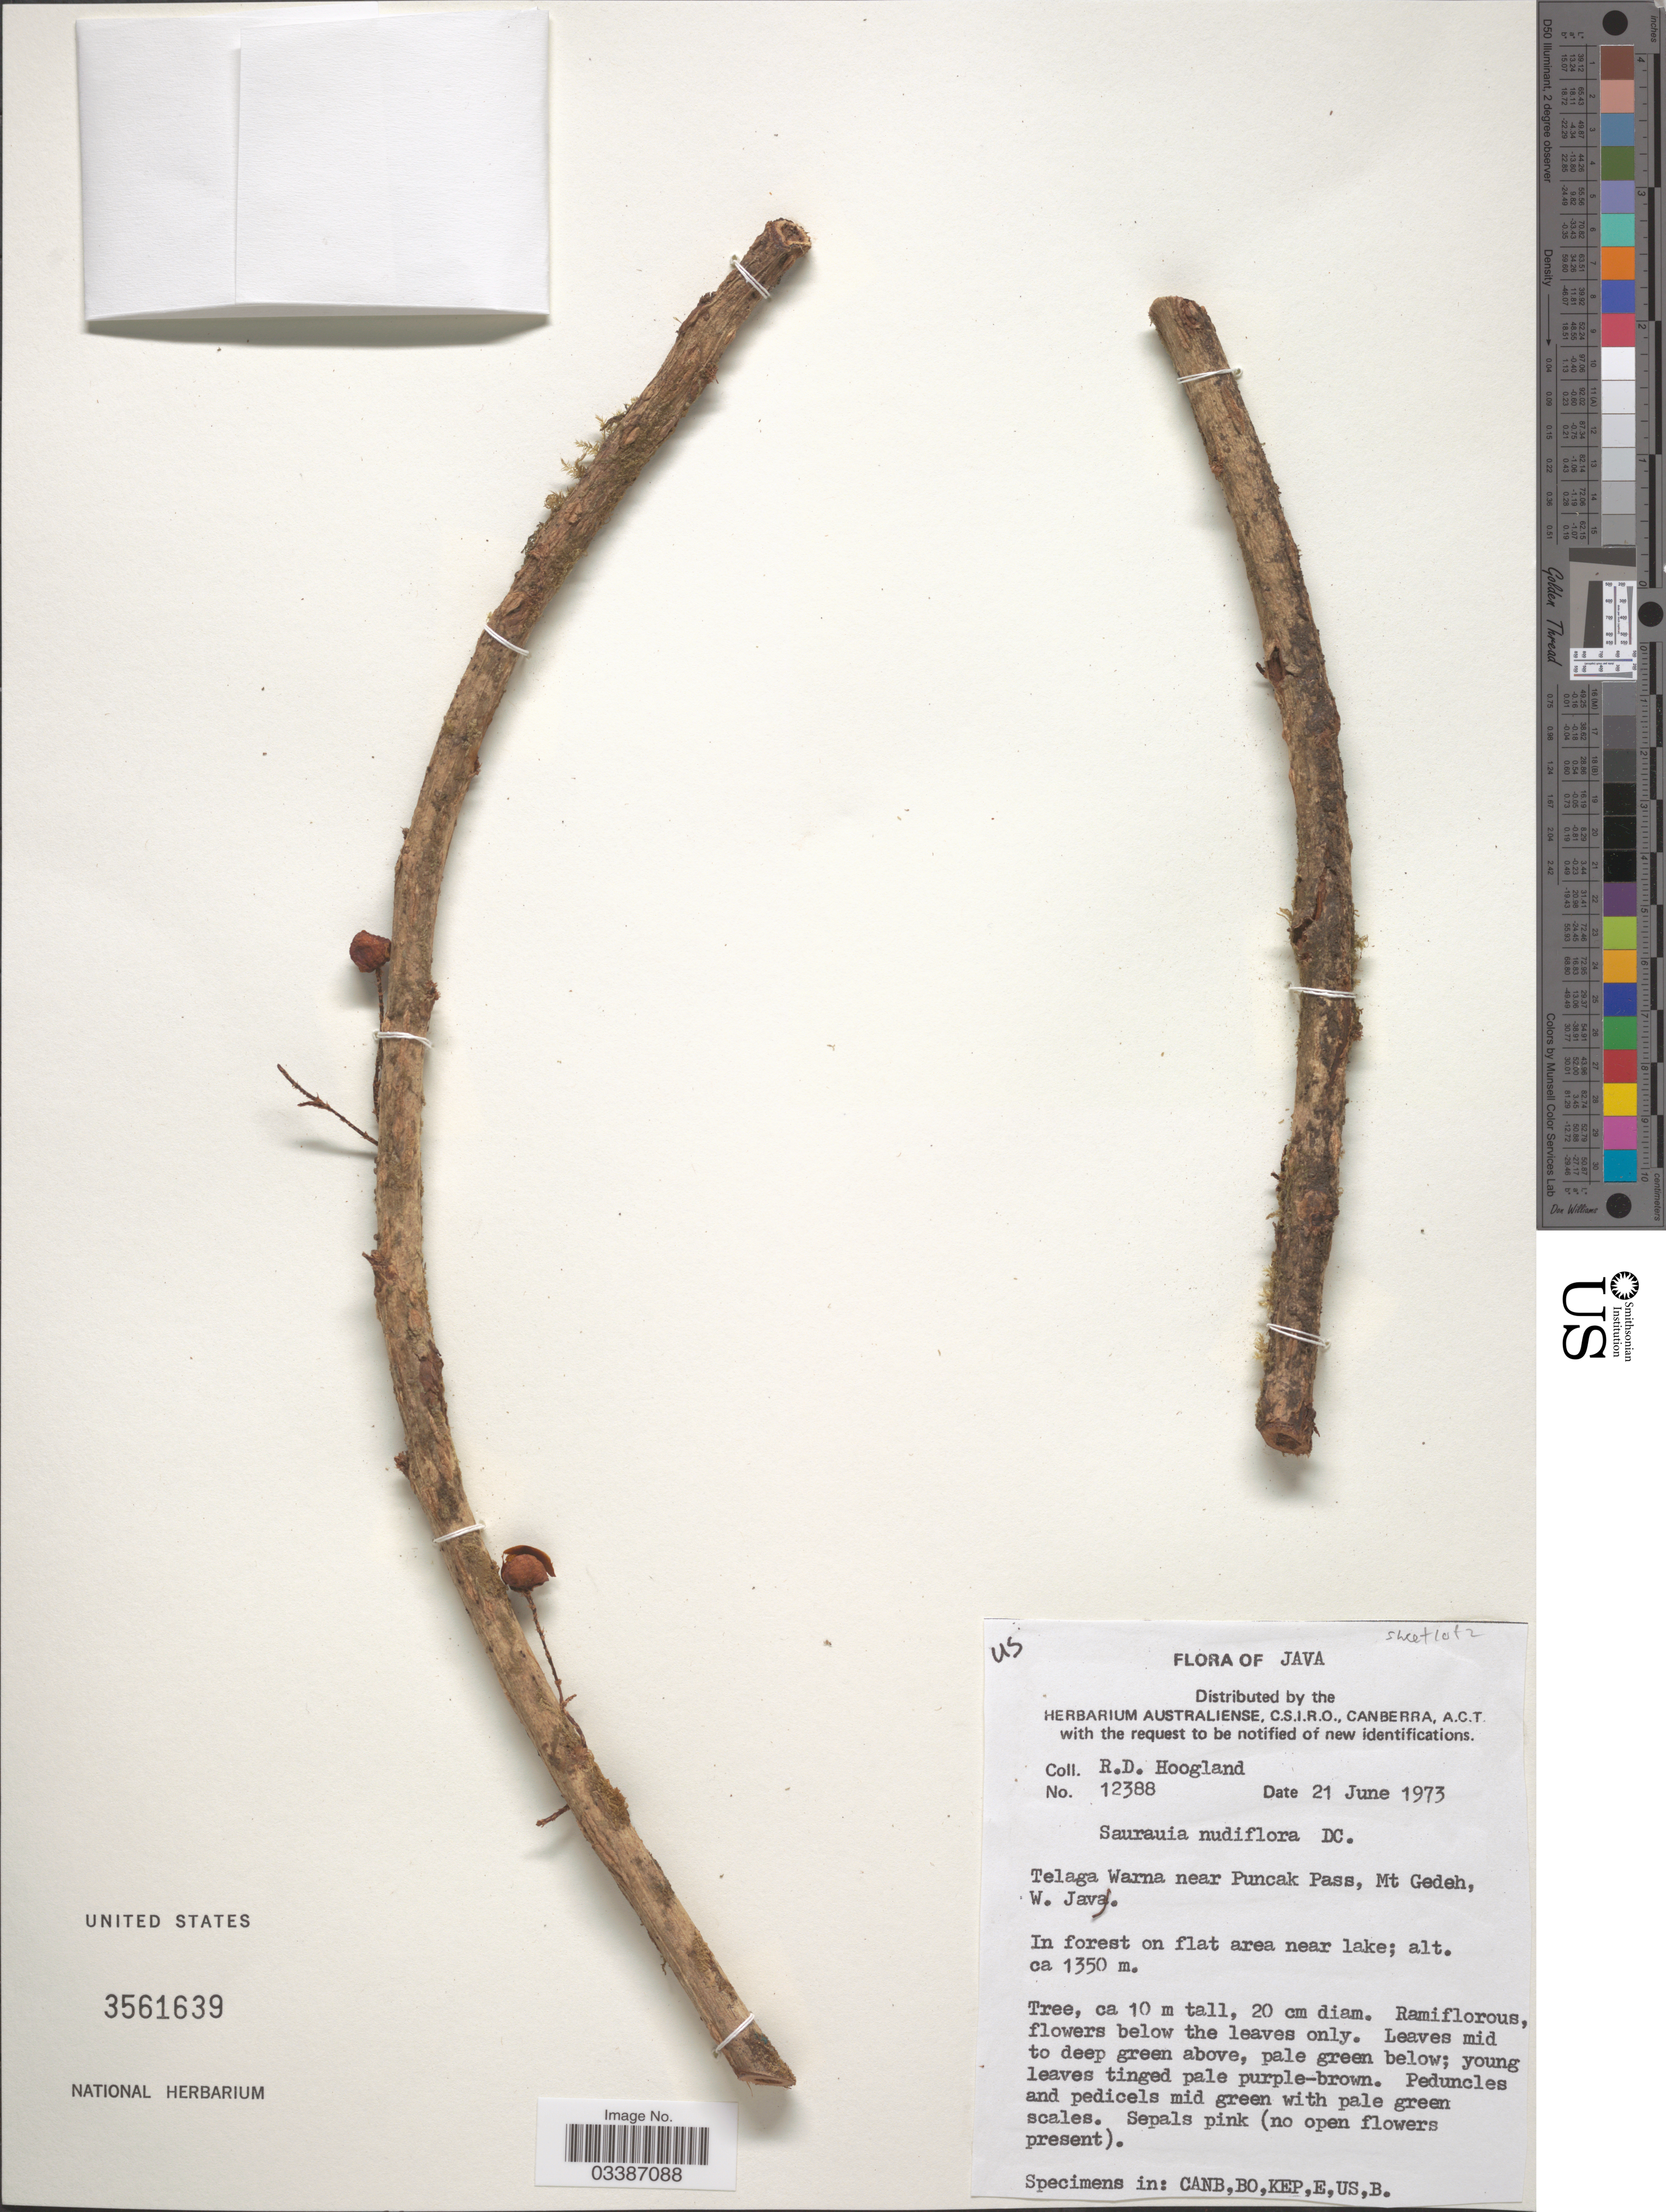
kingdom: Plantae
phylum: Tracheophyta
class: Magnoliopsida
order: Ericales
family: Actinidiaceae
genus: Saurauia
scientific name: Saurauia nudiflora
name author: DC.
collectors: R. D. Hoogland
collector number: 12388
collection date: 1973-06-21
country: Indonesia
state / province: Java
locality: Telaga Warna near Puncak Pass, Mt Gedeh, W. Java.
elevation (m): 1350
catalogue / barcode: US 3561639